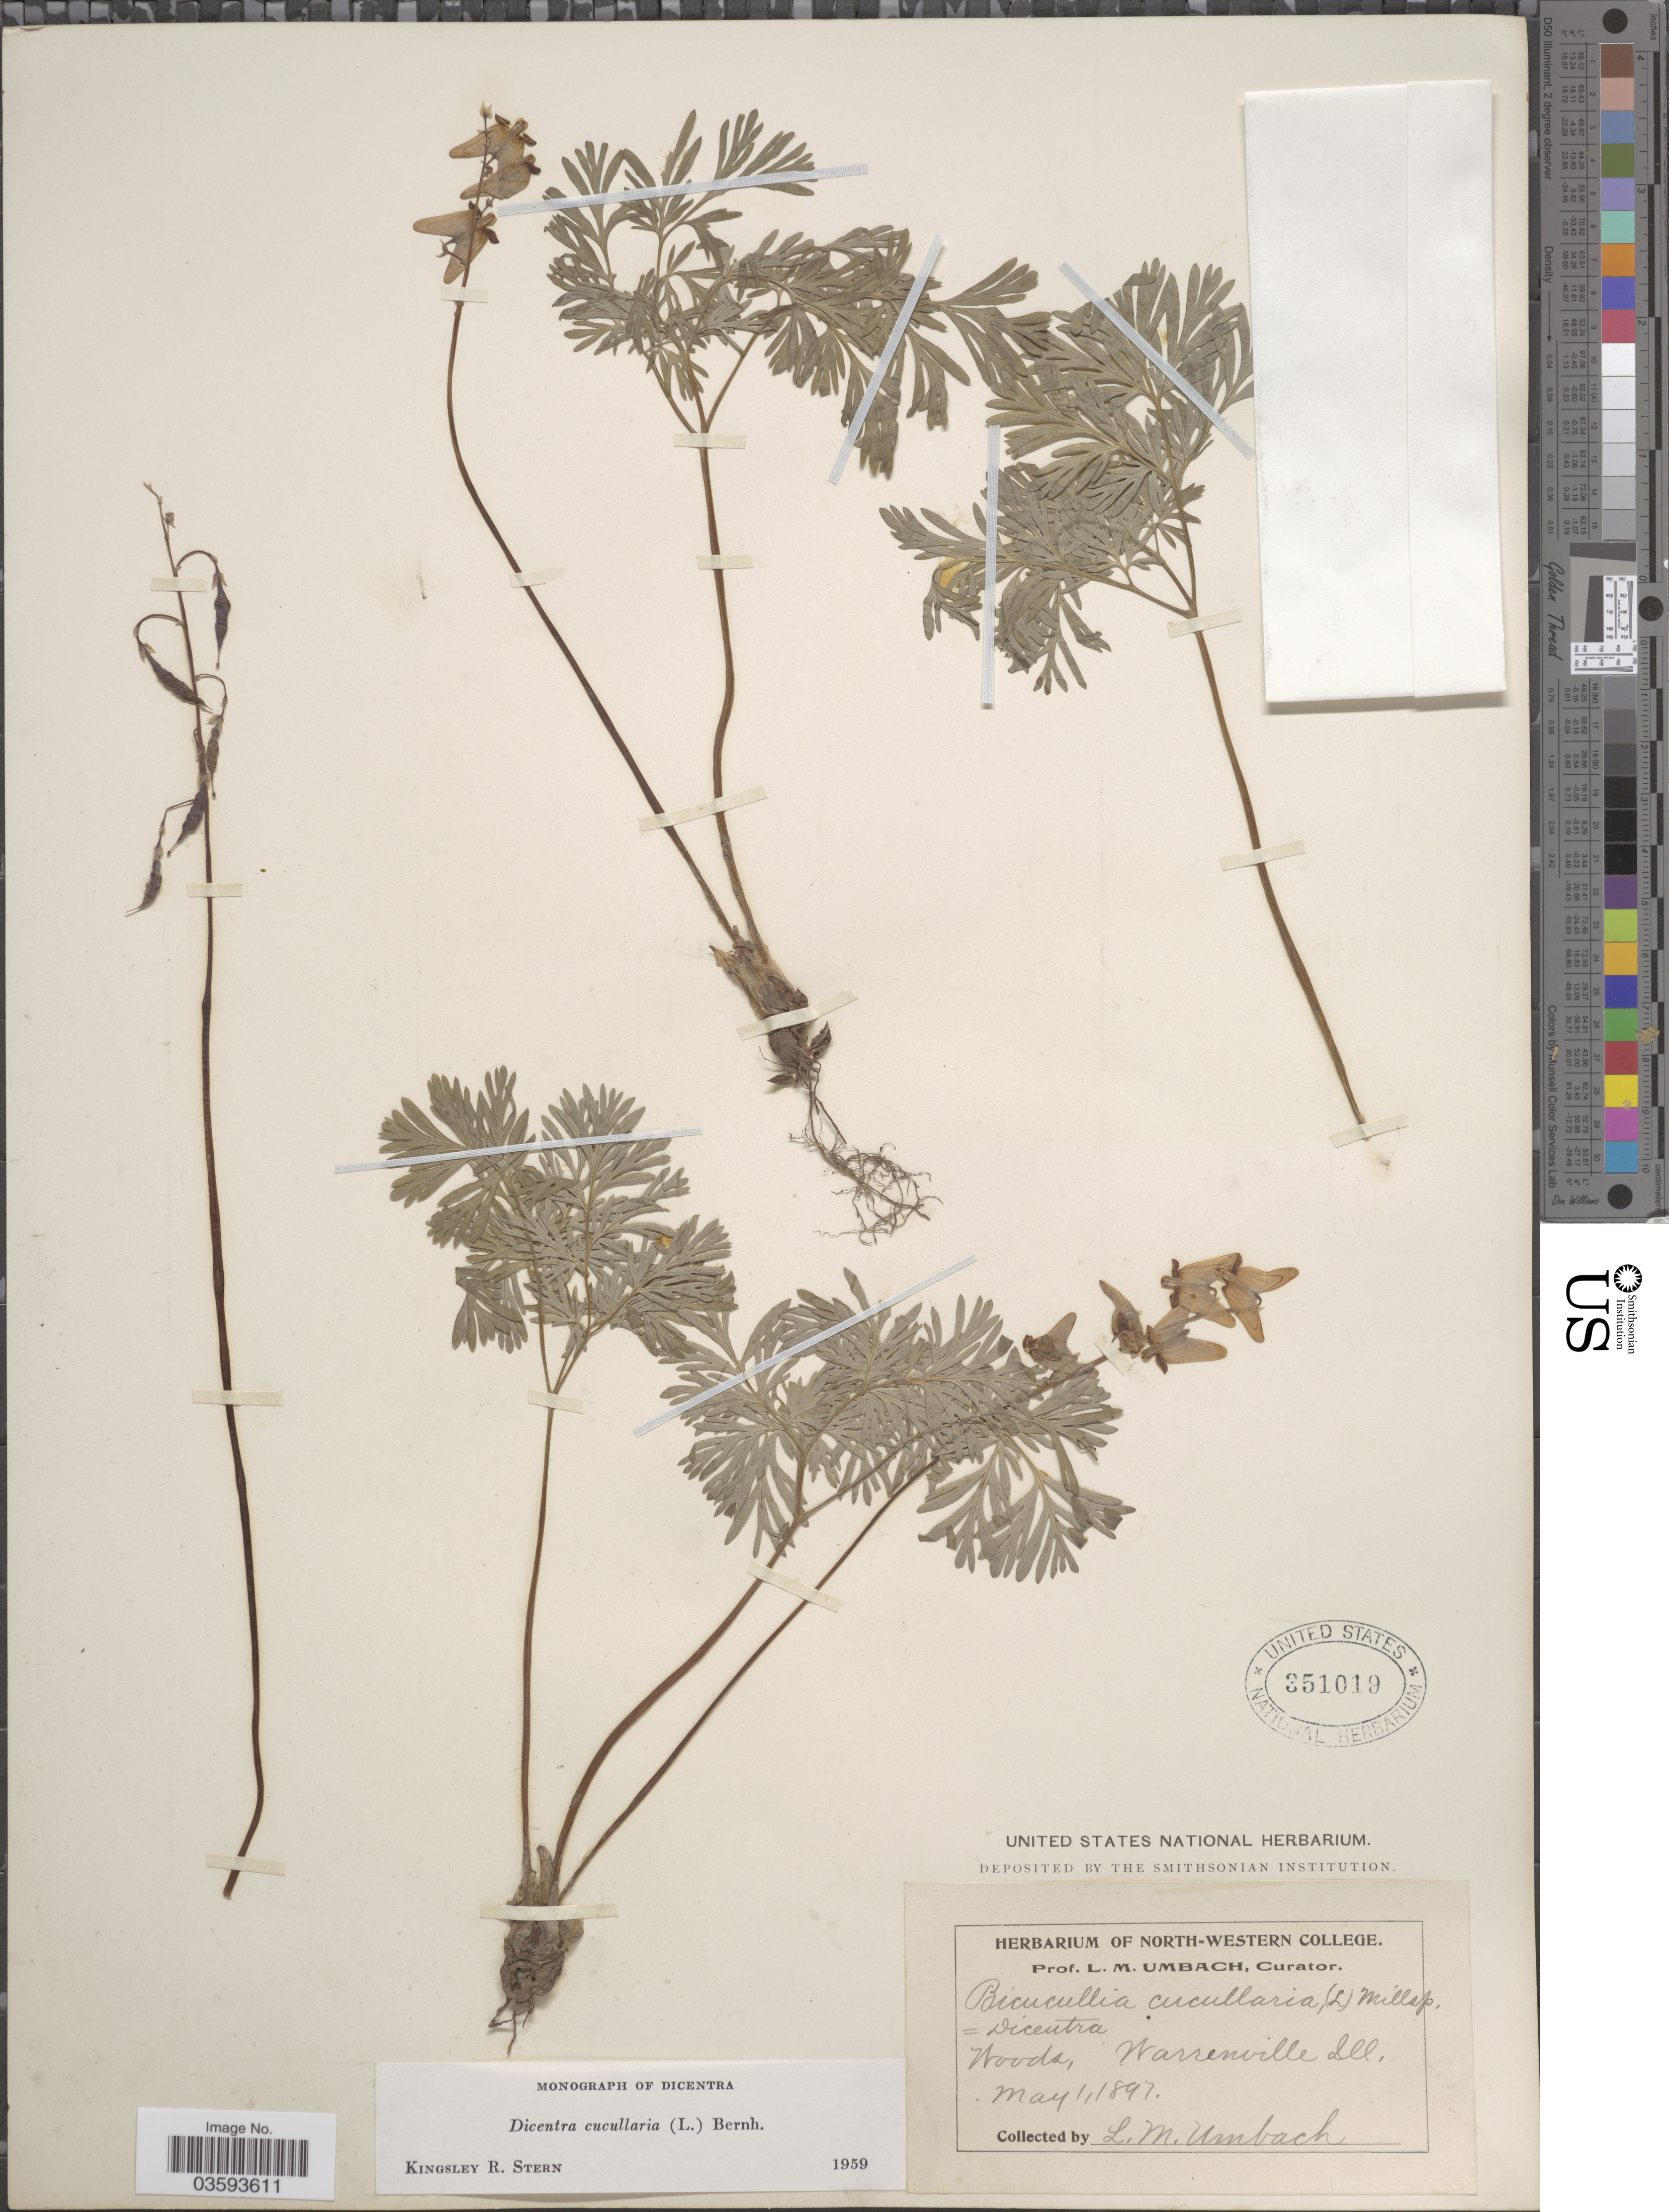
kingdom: Plantae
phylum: Tracheophyta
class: Magnoliopsida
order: Ranunculales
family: Papaveraceae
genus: Dicentra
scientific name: Dicentra cucullaria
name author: (L.) Bernh.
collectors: L. M. Umbach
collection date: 1897-05-01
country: United States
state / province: Illinois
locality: Warrenville.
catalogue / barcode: US 351019